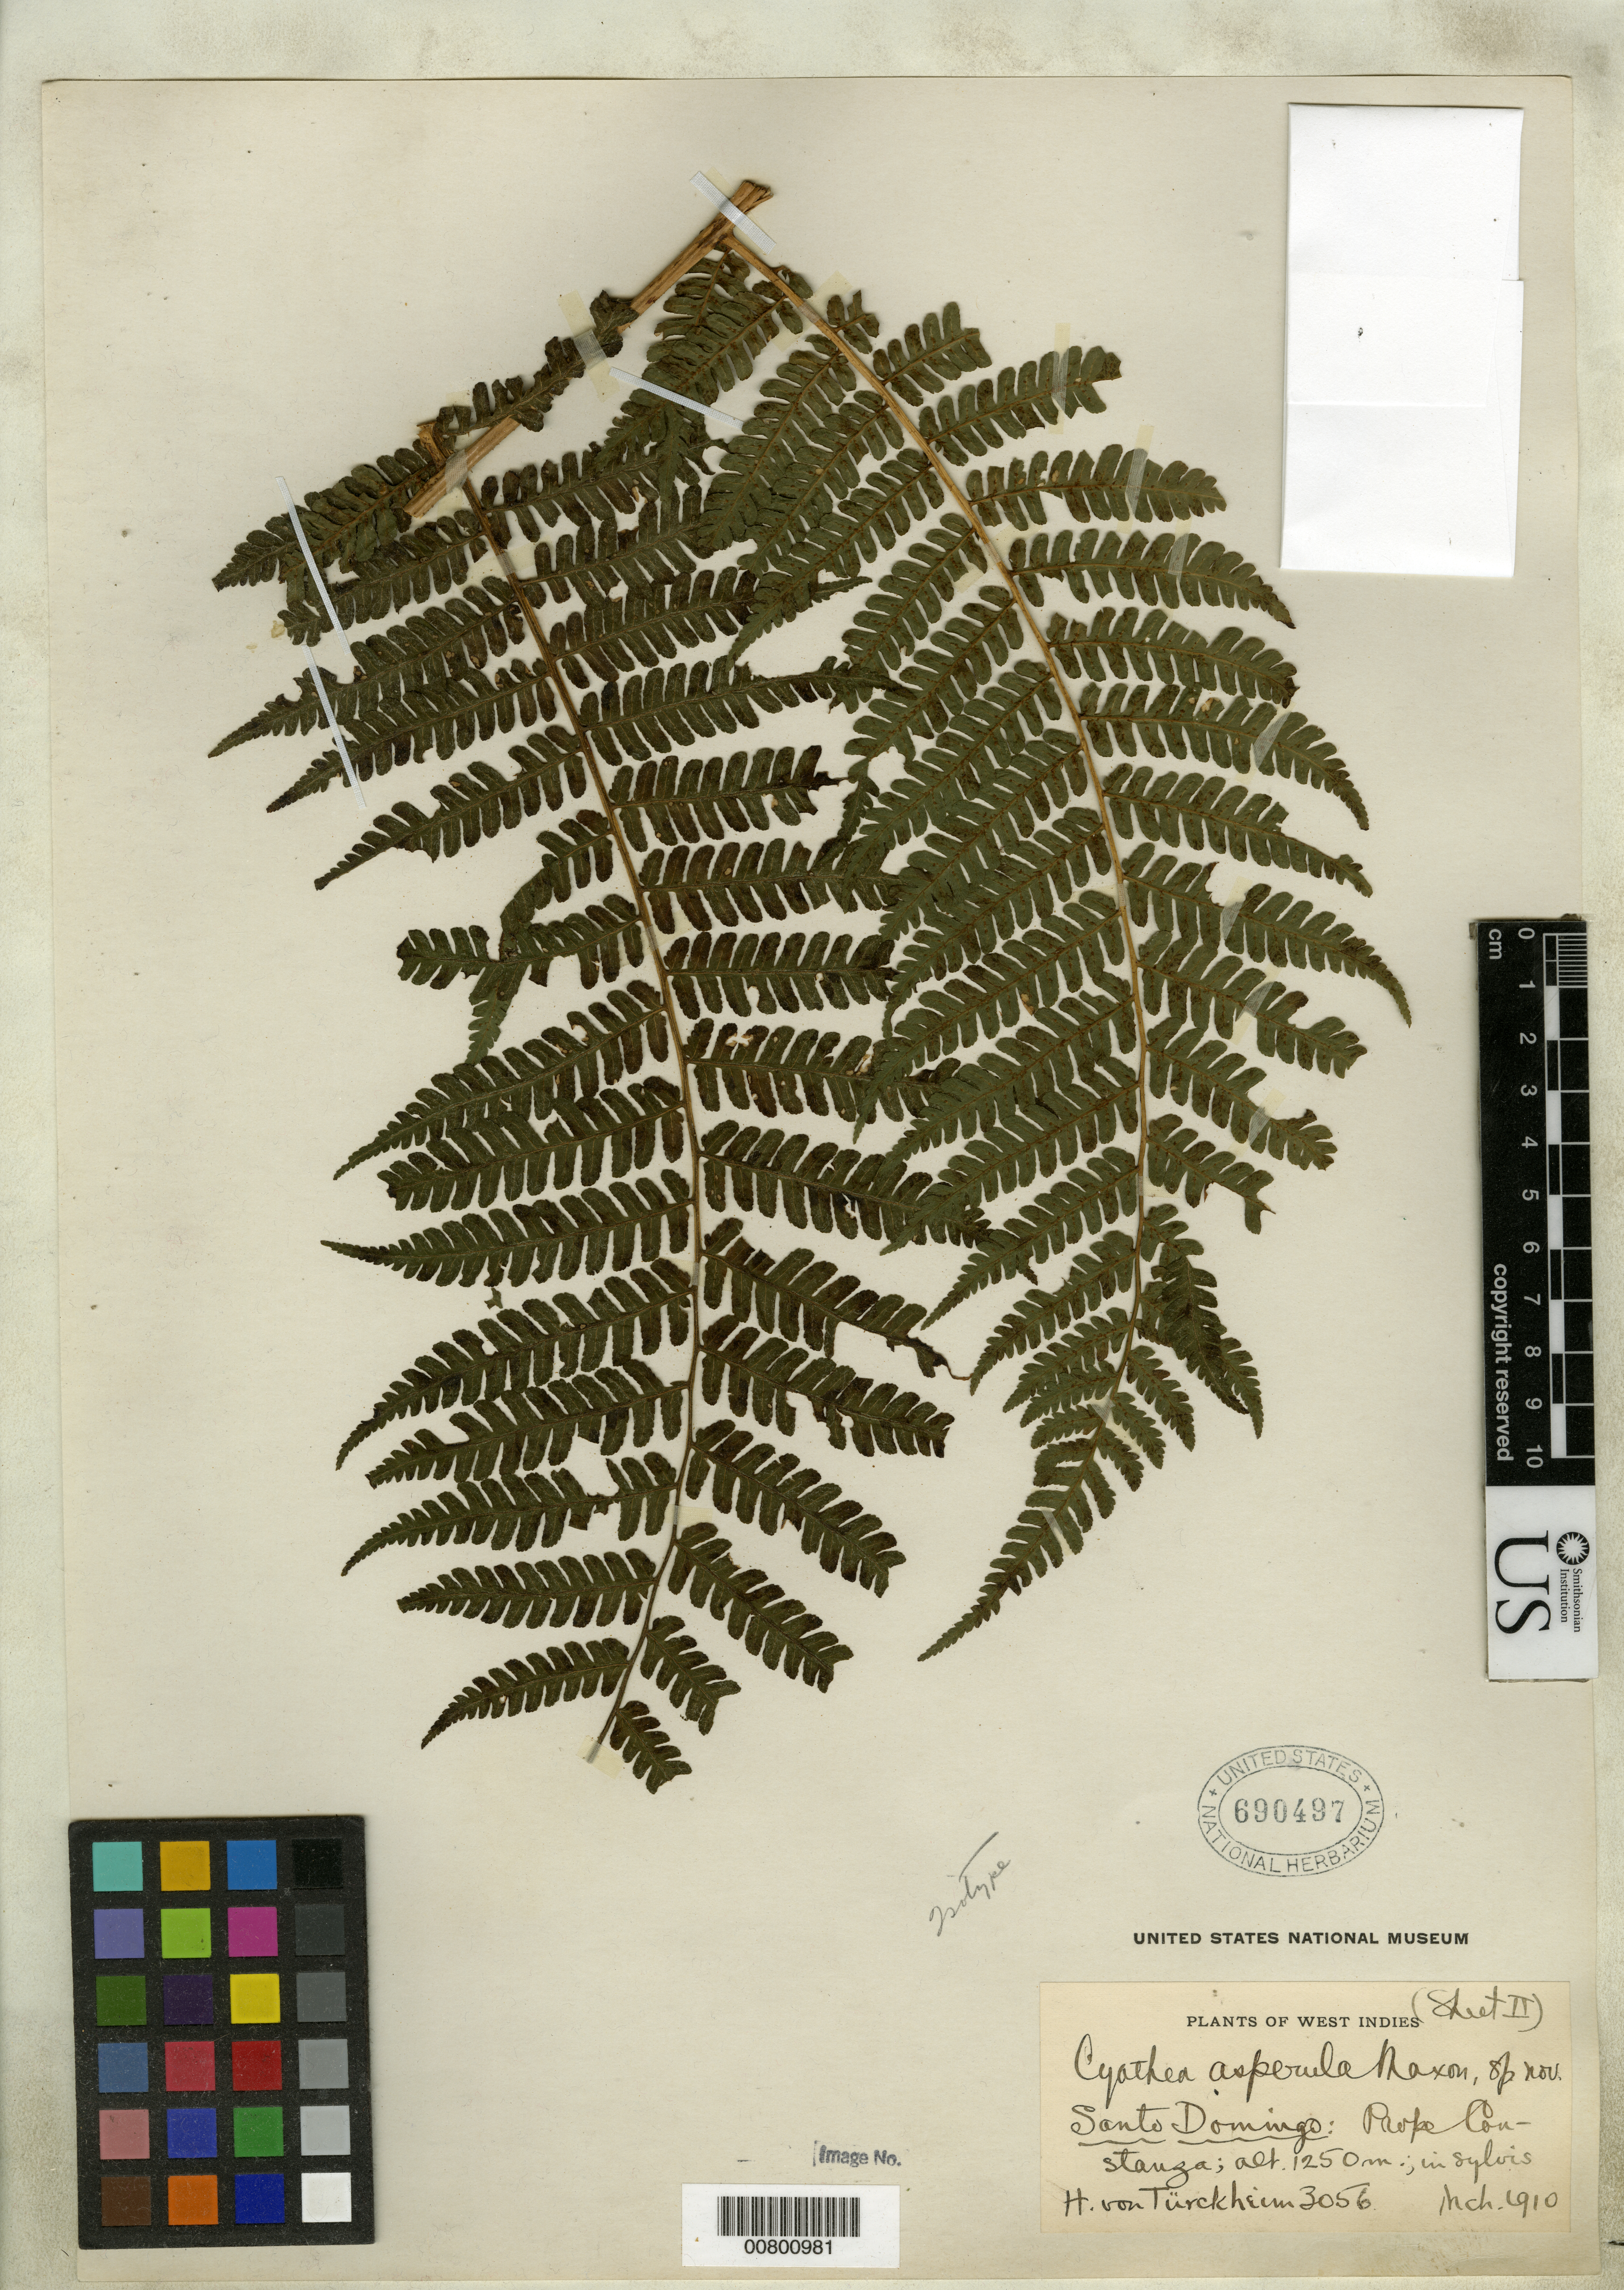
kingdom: Plantae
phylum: Tracheophyta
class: Polypodiopsida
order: Cyatheales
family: Cyatheaceae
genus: Cyathea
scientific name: Cyathea asperula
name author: Maxon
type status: Isotype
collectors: H. von Türckheim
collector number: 3056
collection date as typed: Mar 1910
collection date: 1910-03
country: Dominican Republic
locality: Santo Domingo, Prope Constanza.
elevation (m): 1250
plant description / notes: Specimen annotated "Sheet II" but unclear what is "sheet 1".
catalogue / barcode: US 690497